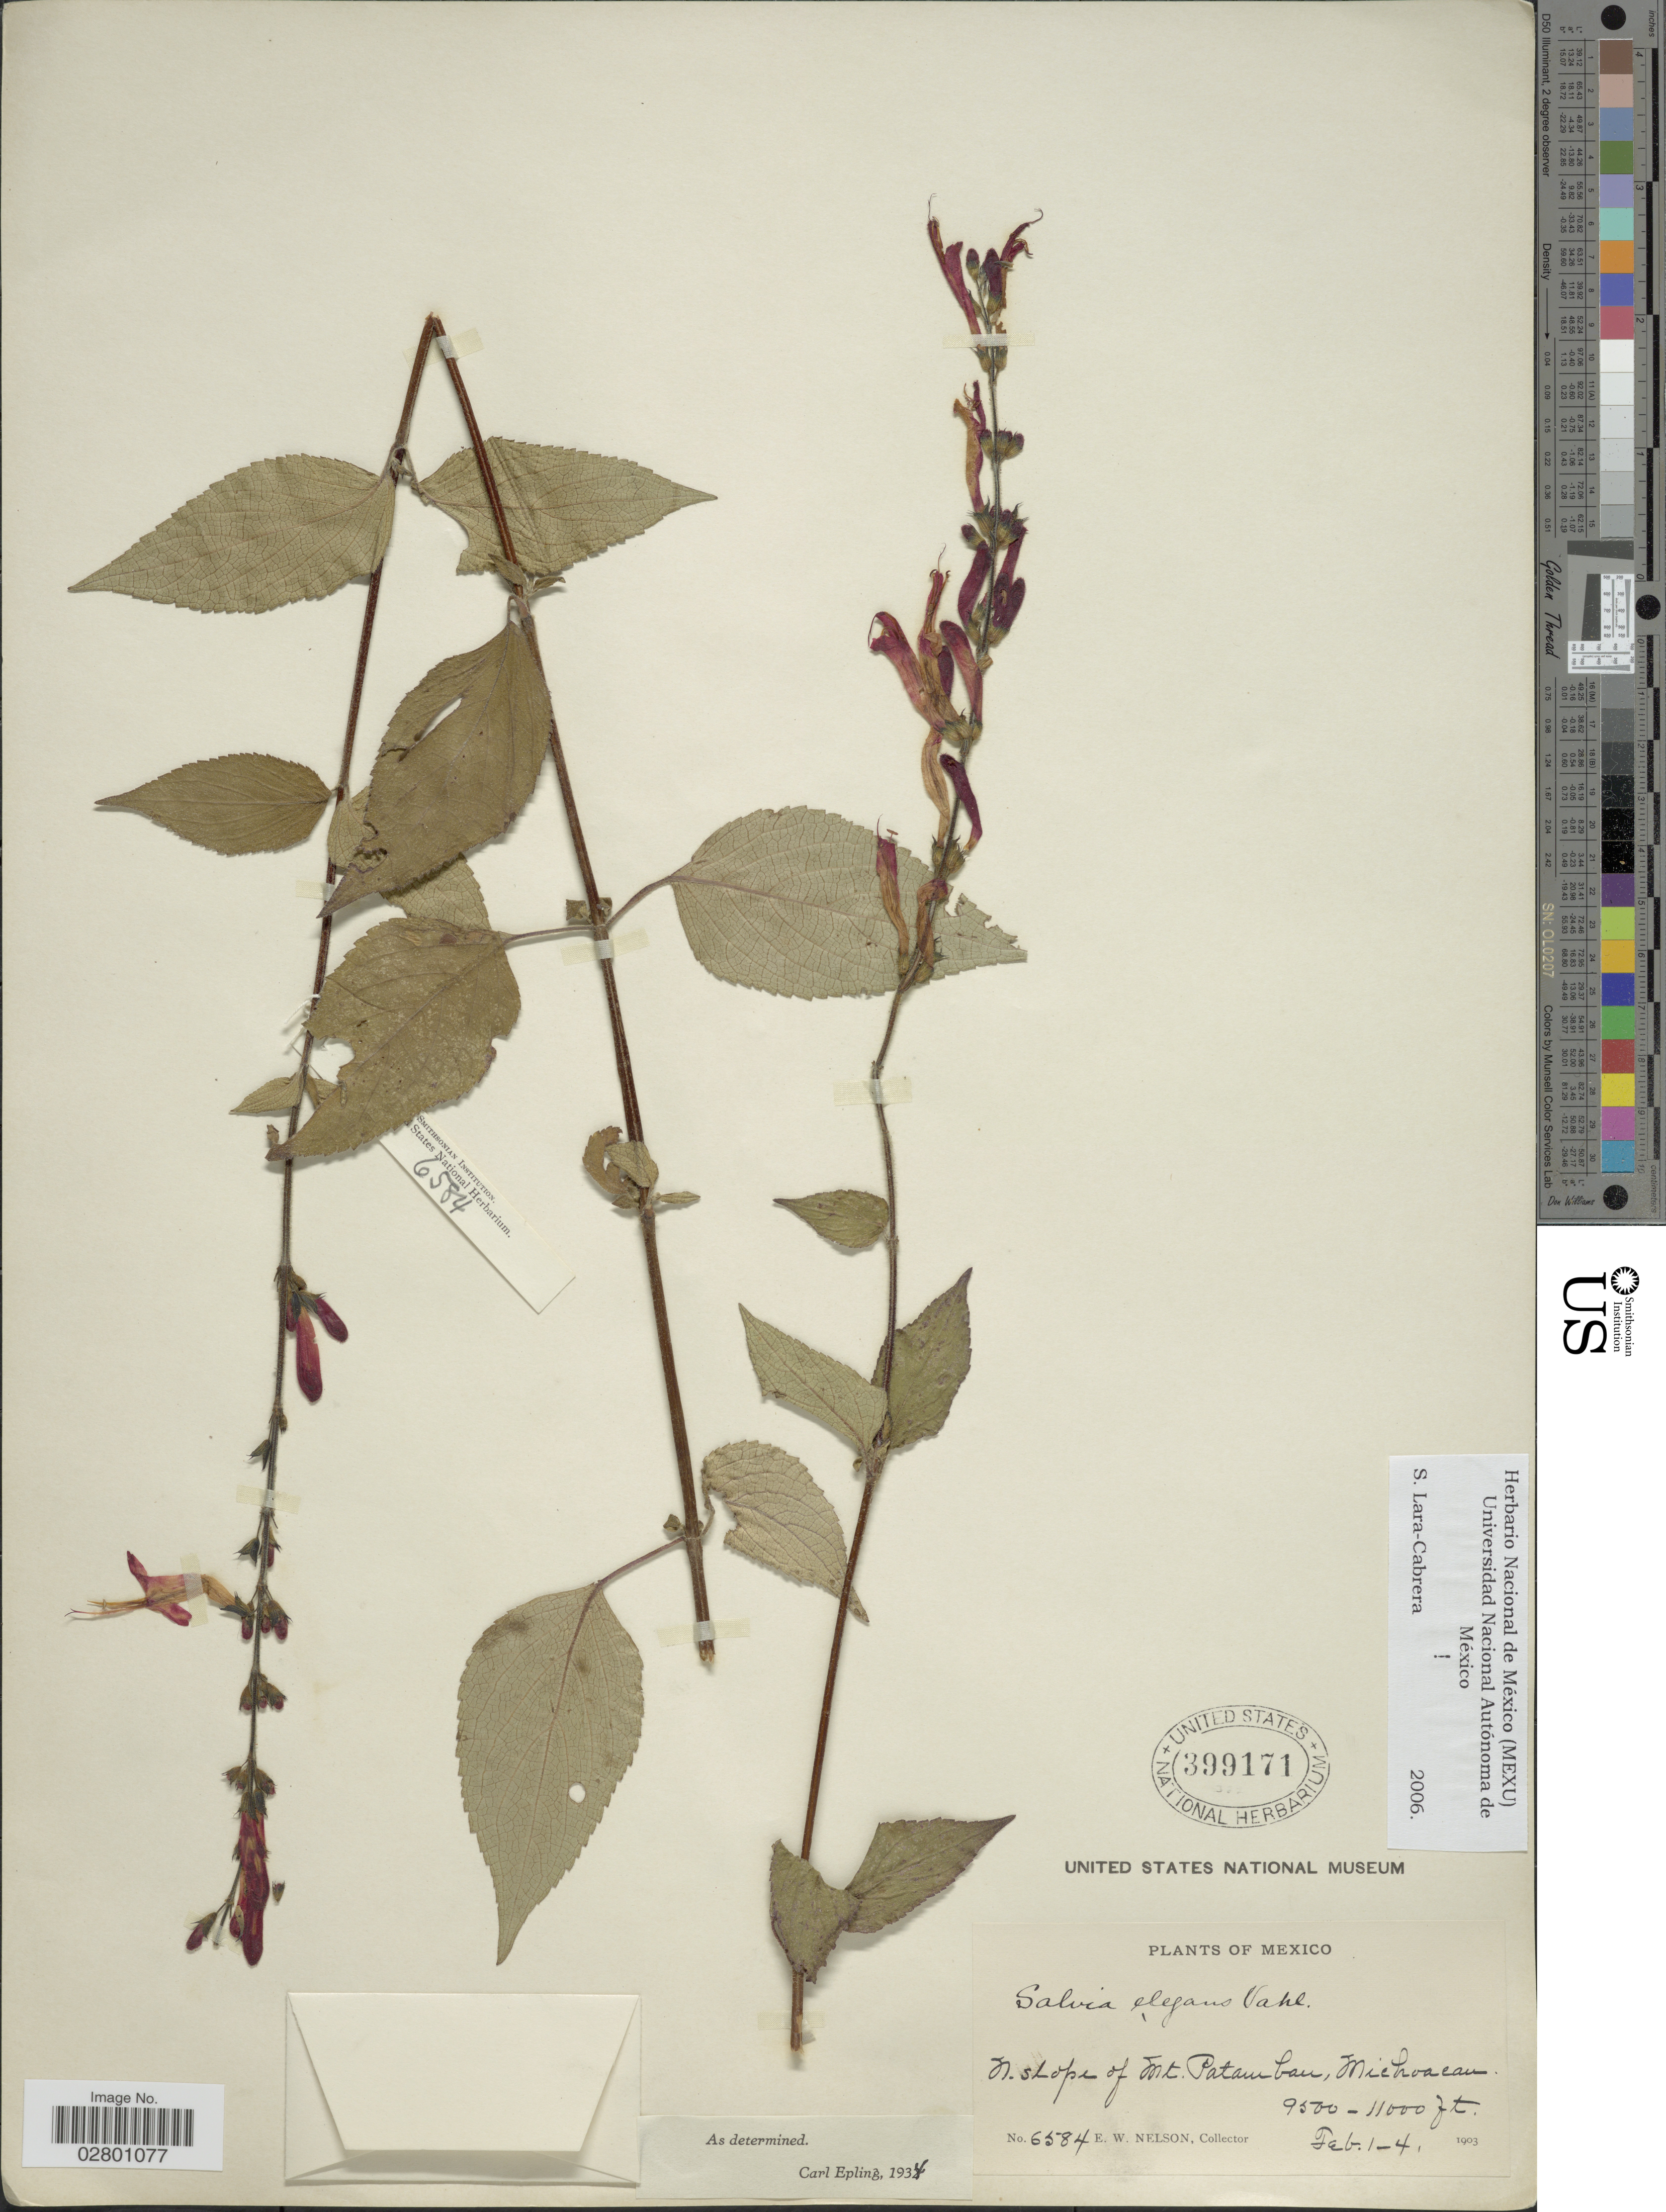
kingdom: Plantae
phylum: Tracheophyta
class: Magnoliopsida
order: Lamiales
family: Lamiaceae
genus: Salvia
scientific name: Salvia elegans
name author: Vahl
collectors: E. W. Nelson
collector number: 6584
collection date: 1903-02-01/1903-02-04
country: Mexico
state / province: Michoacán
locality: N. slope of Mt. Patamban.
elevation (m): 2896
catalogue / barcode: US 399171